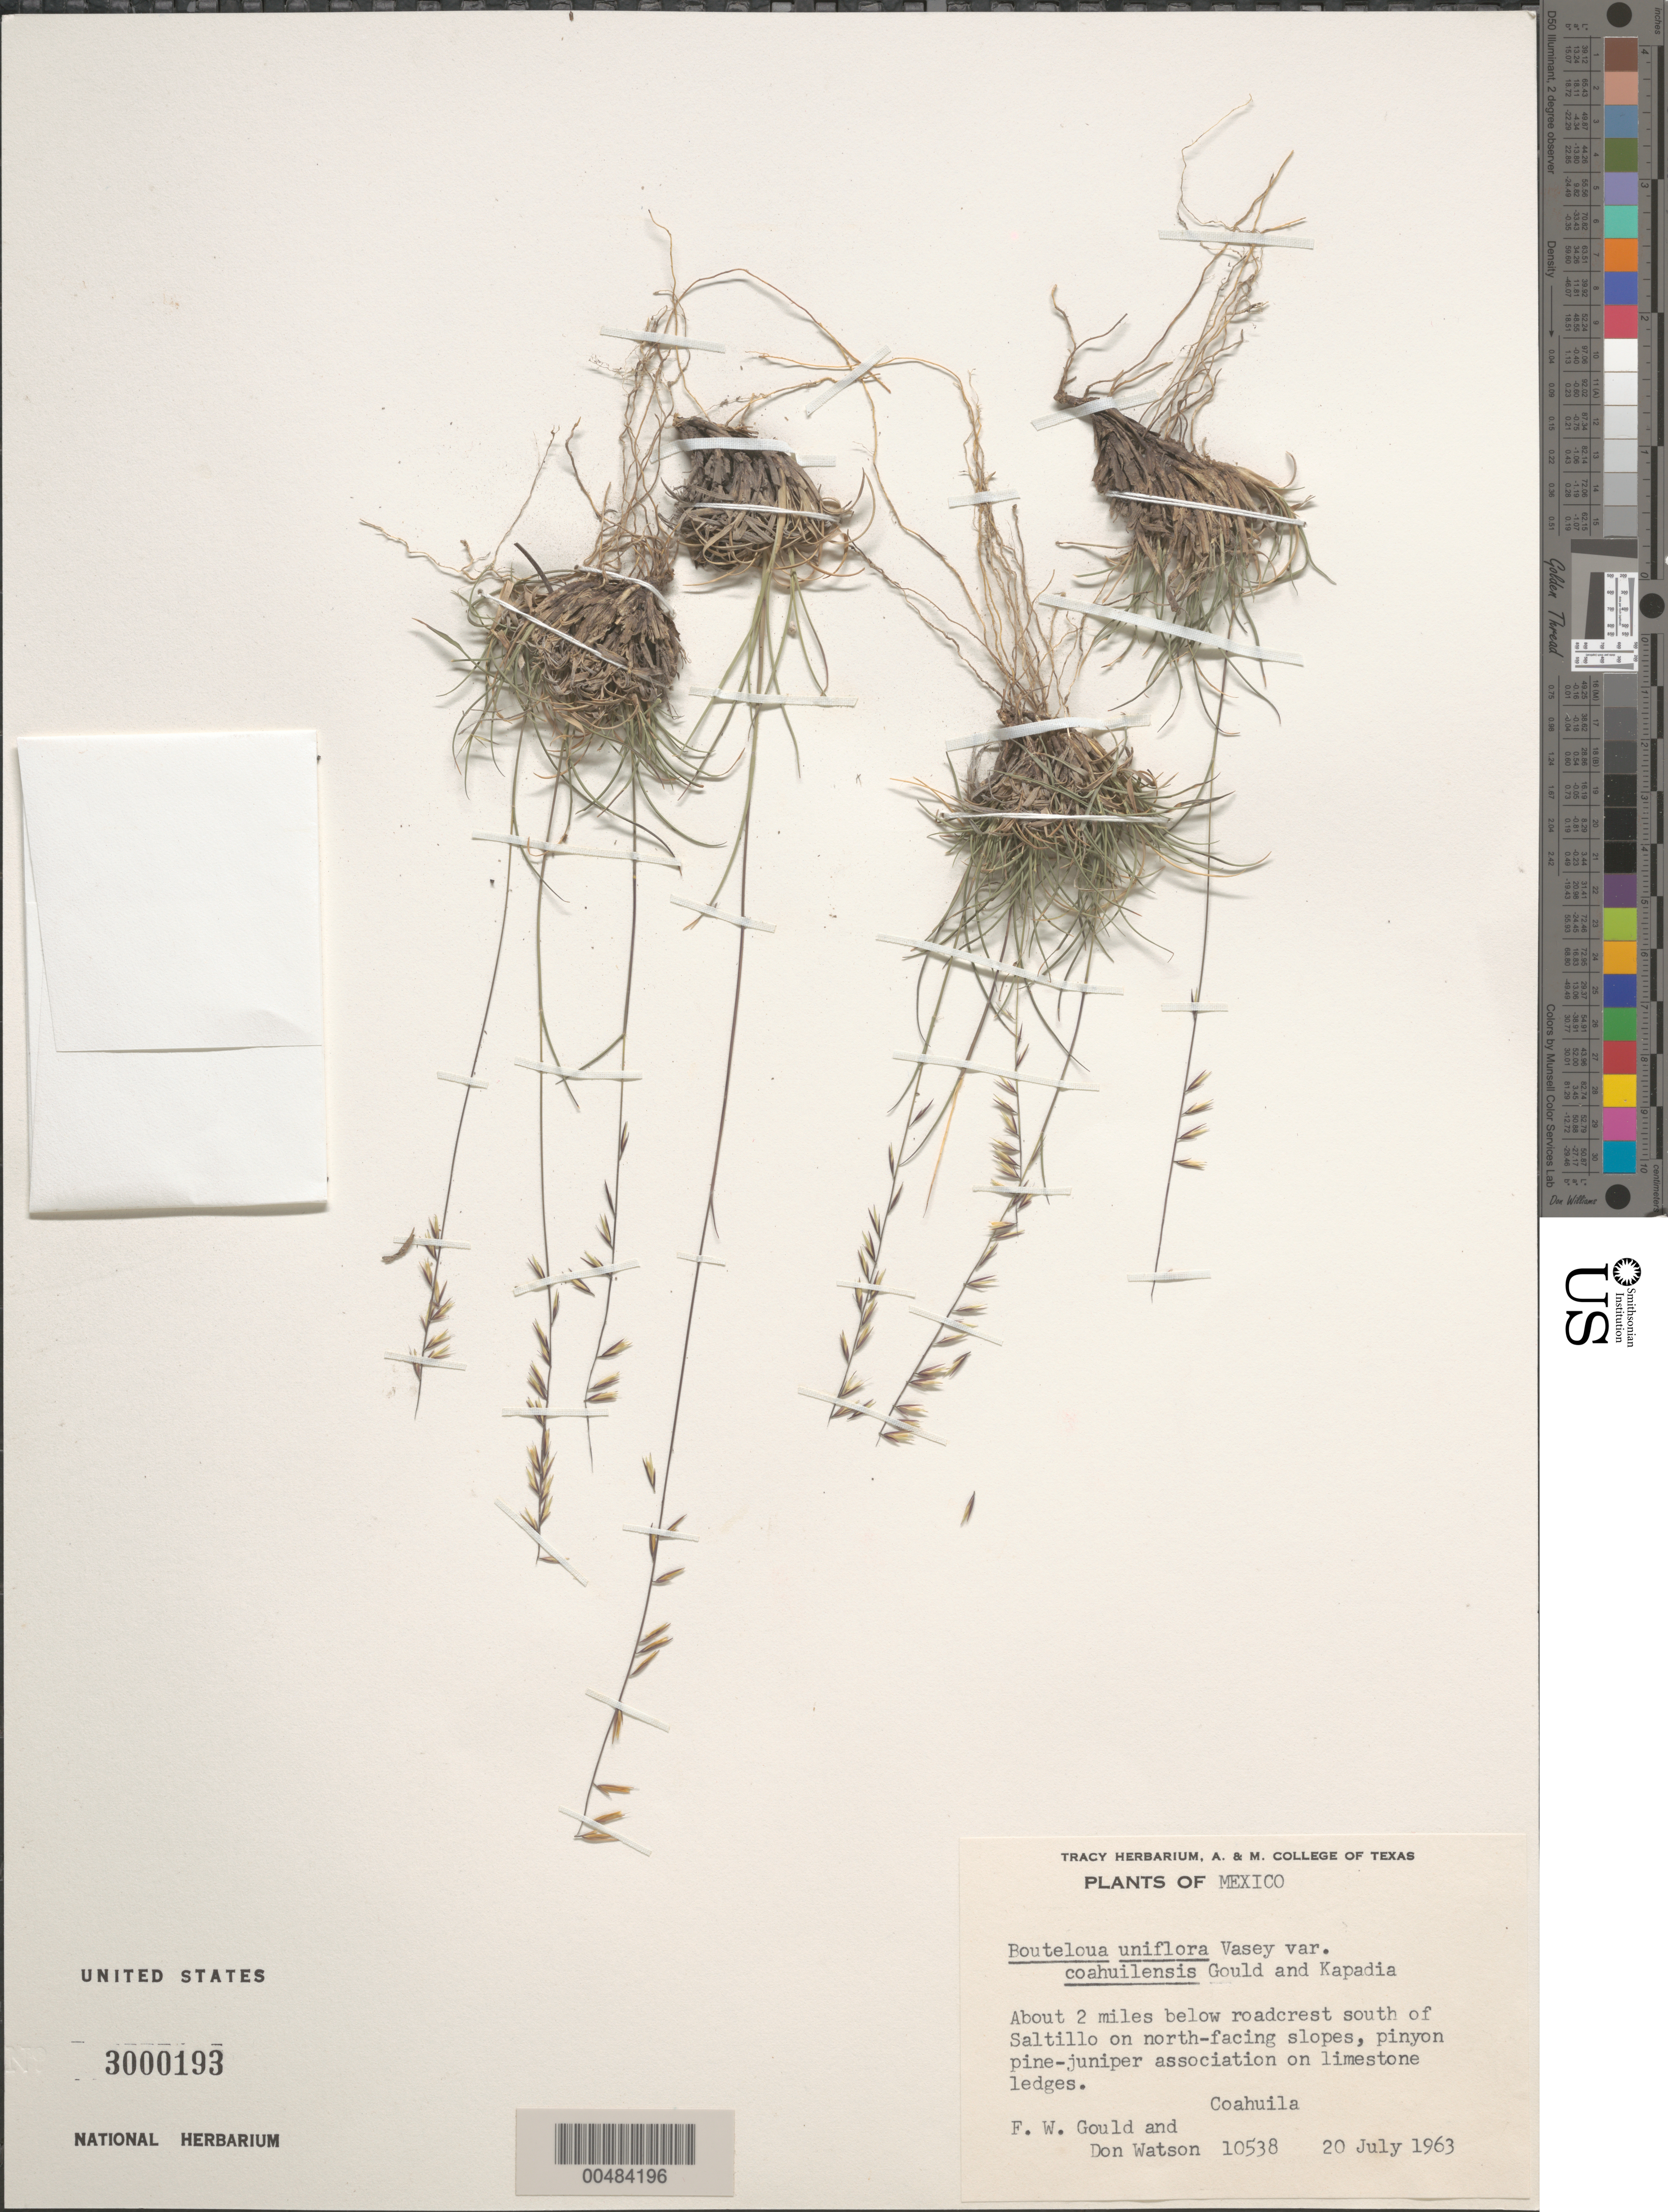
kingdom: Plantae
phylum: Tracheophyta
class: Liliopsida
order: Poales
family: Poaceae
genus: Bouteloua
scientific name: Bouteloua uniflora var. coahuilensis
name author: Gould & Kapadia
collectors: F. W. Gould & D. Watson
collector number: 10538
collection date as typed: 20 Jul 1963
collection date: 1963-07-20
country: Mexico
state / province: Coahuila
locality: About 2 mi below roadcrest S of Saltillo on N-facing slope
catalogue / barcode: US 3000193